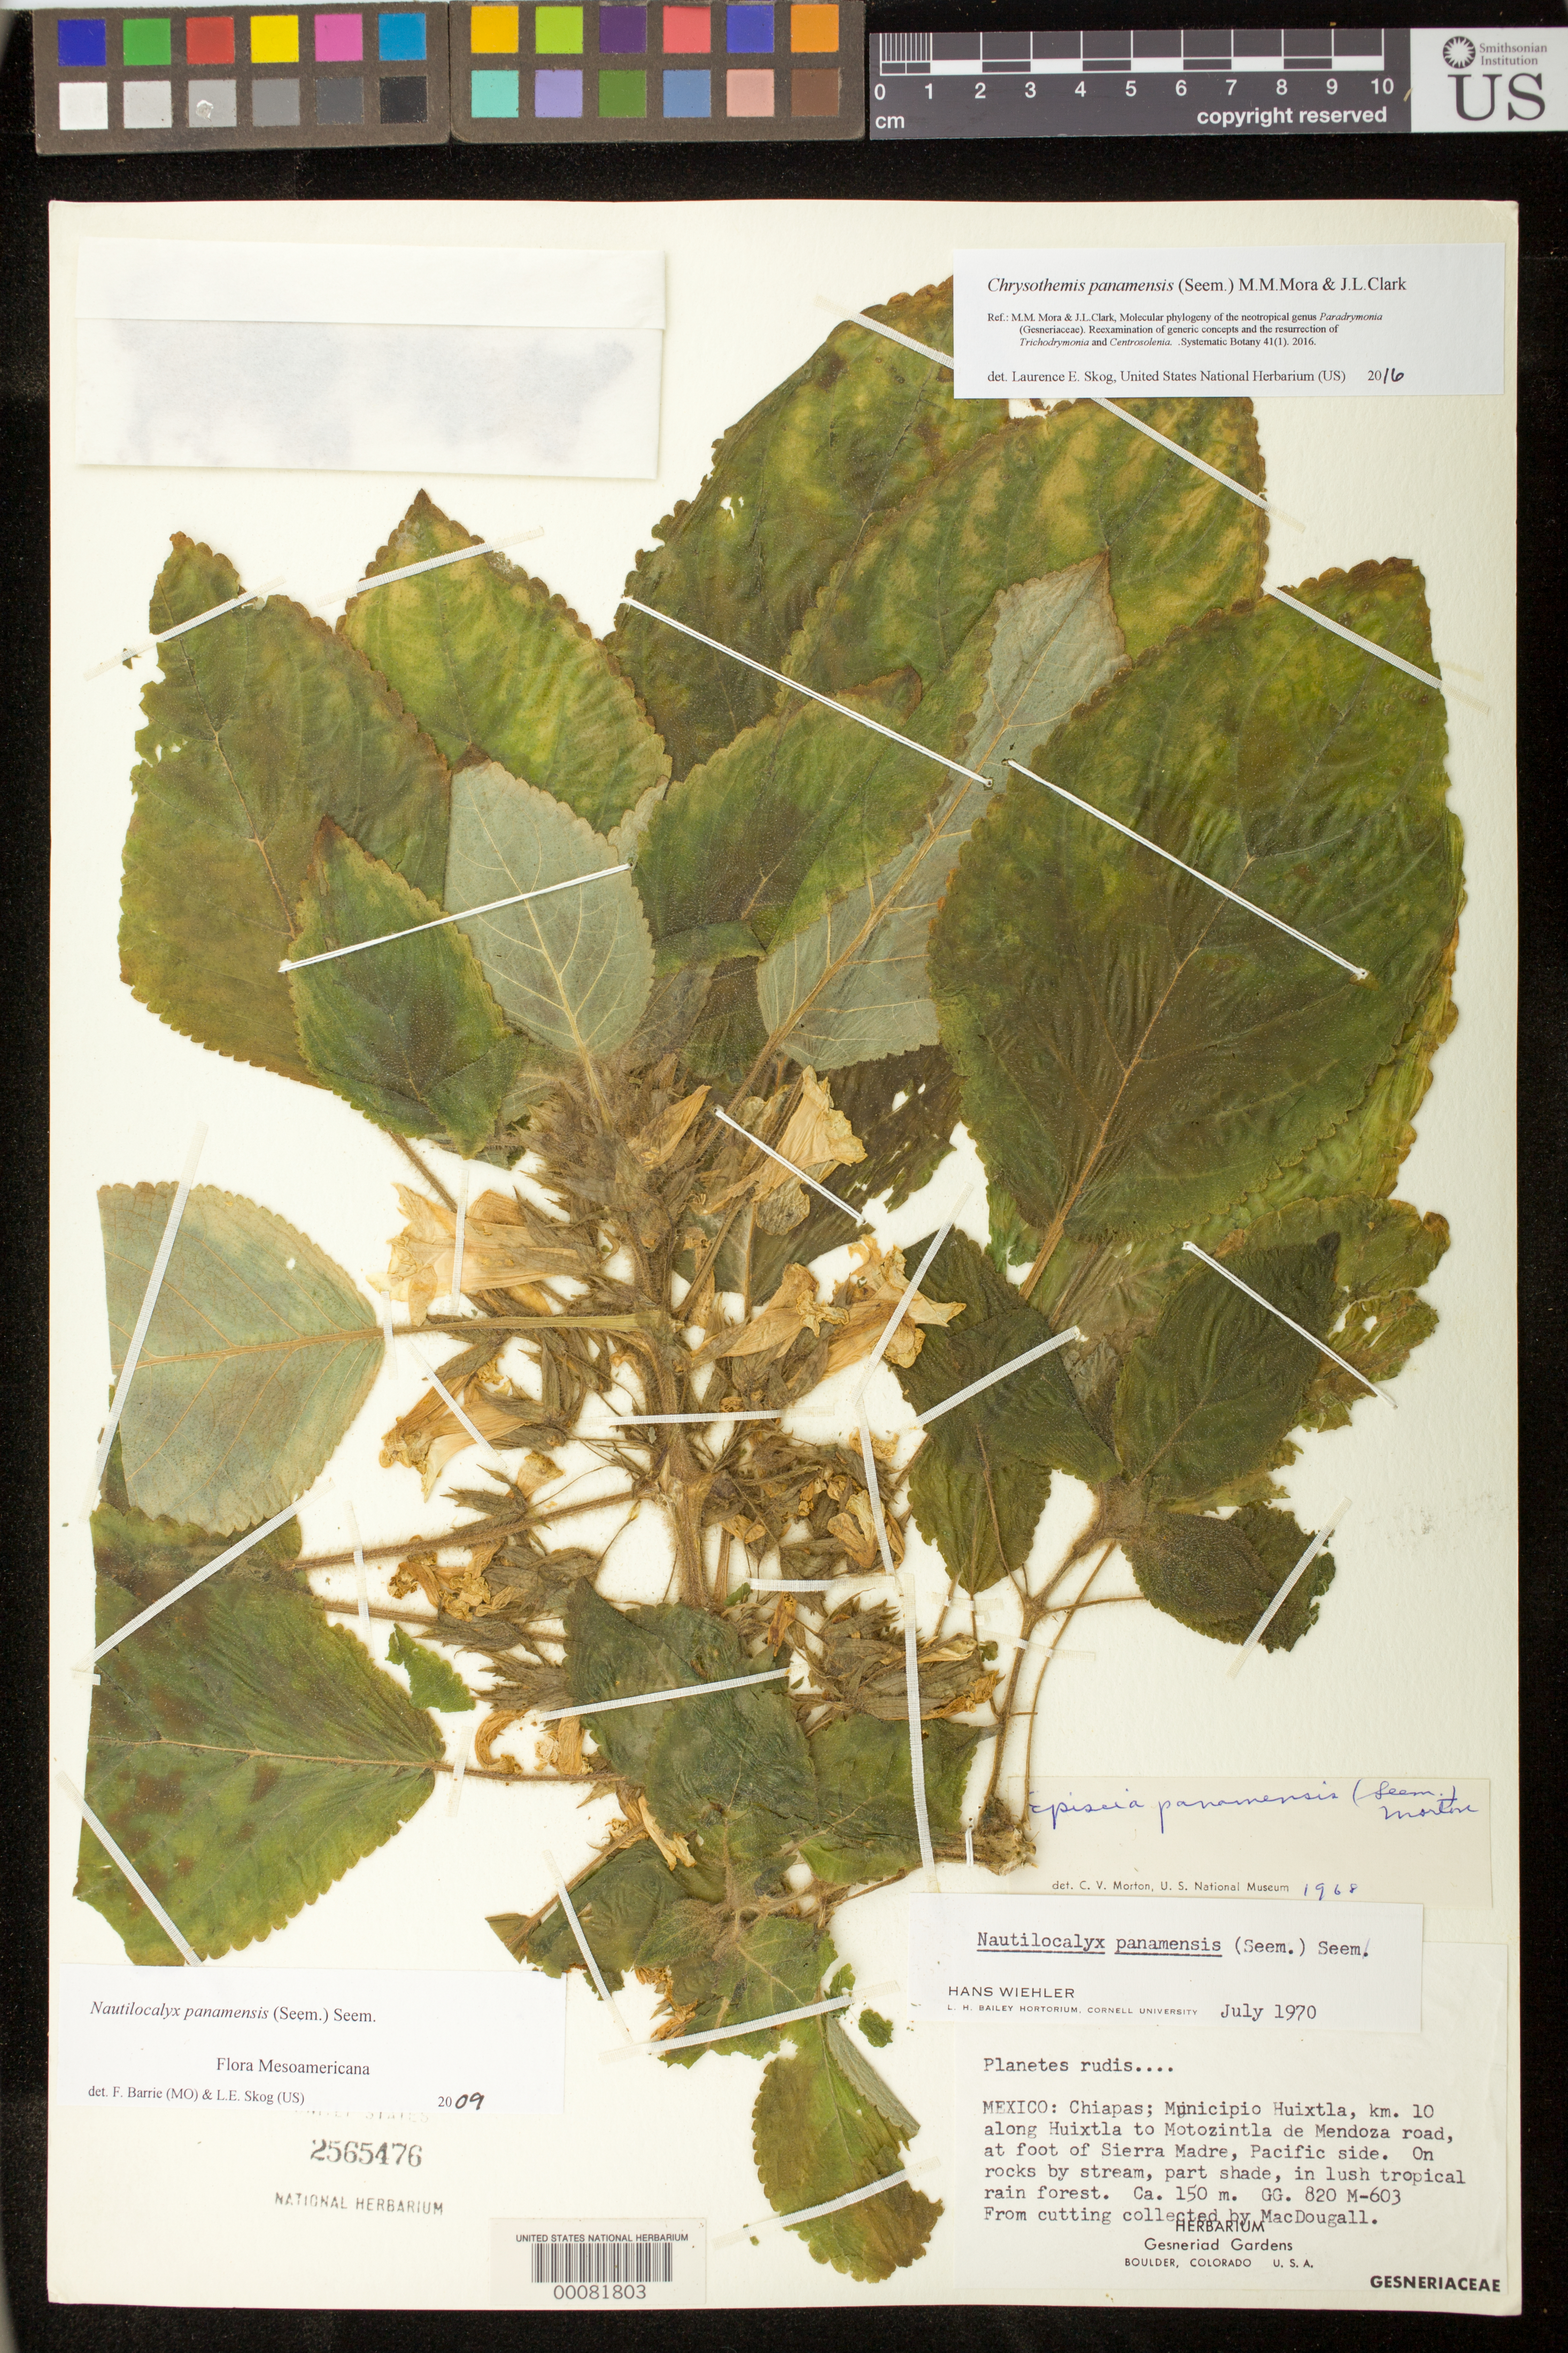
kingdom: Plantae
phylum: Tracheophyta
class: Magnoliopsida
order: Lamiales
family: Gesneriaceae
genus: Chrysothemis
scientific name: Chrysothemis panamensis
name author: (Seem.) M.M. Mora & J.L. Clark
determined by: Skog, Laurence E.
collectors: Gesneriad Gardens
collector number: GG 820 M-603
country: Mexico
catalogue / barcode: US 2565476